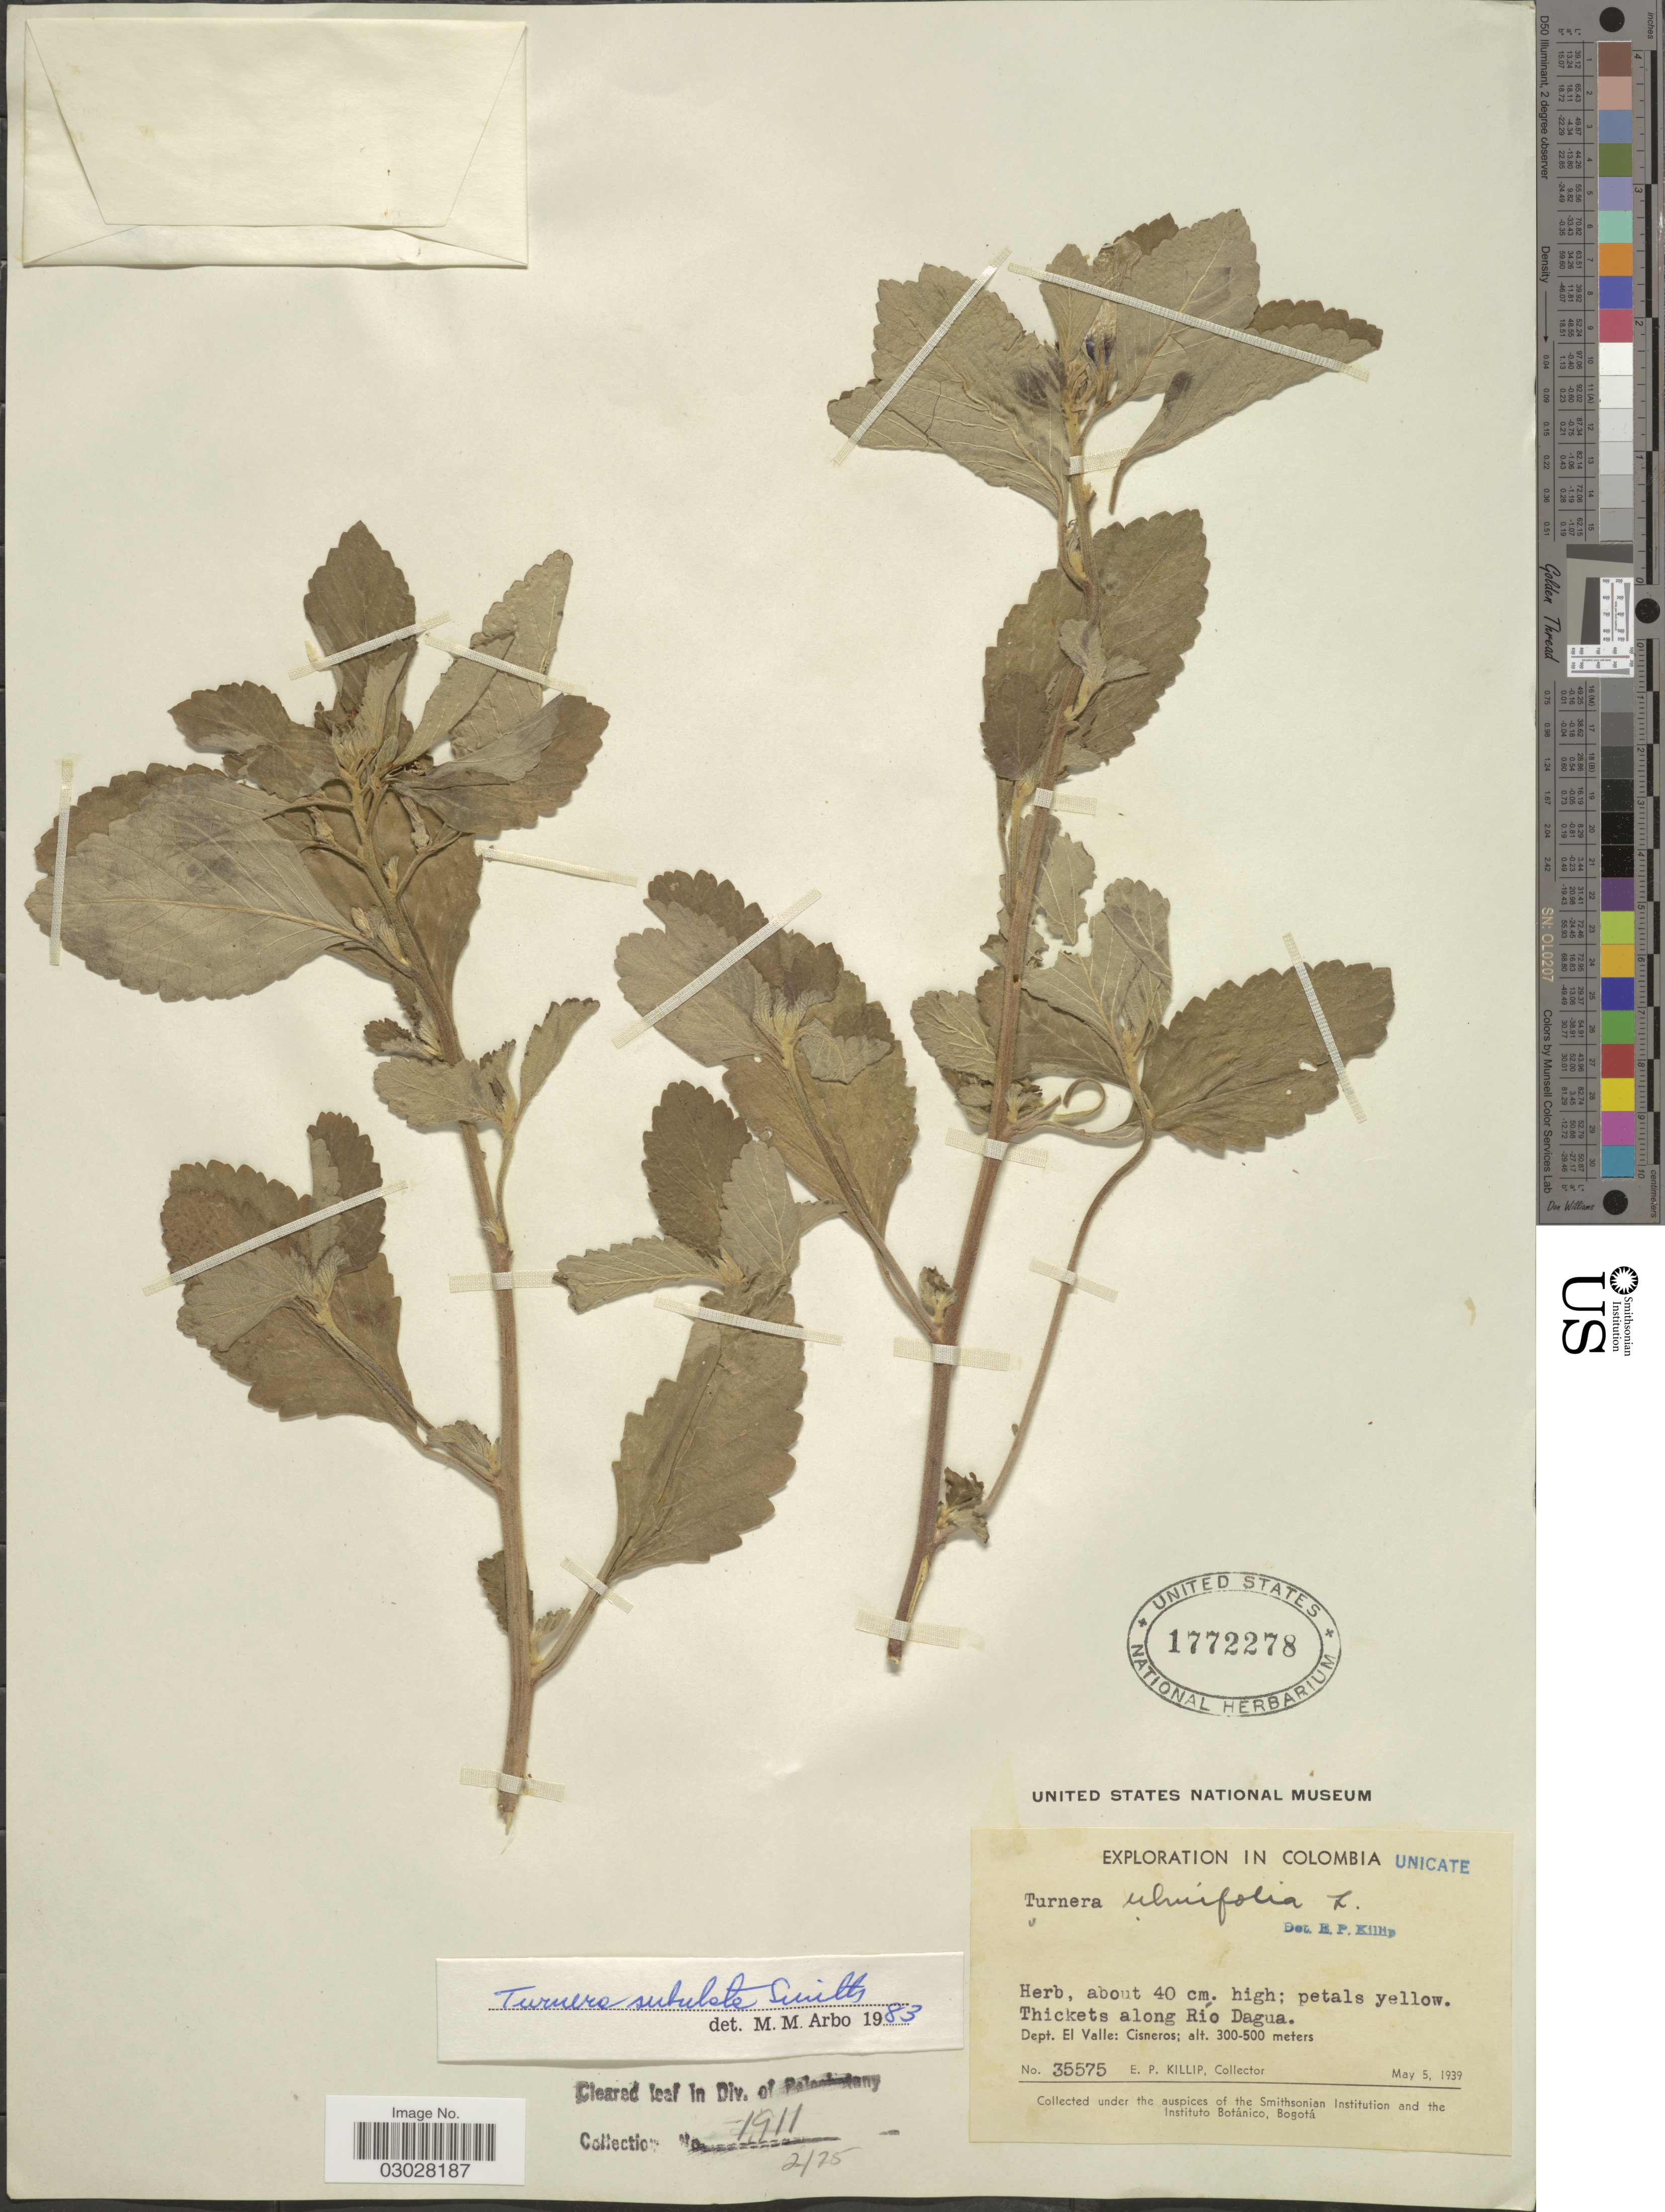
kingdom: Plantae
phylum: Tracheophyta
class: Magnoliopsida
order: Malpighiales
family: Turneraceae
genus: Turnera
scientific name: Turnera subulata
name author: Sm.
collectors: E. P. Killip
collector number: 35575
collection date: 1939-05-05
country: Colombia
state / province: Valle del Cauca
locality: Thickets along Río Dagua. Dept. El Valle: Cisneros.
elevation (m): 300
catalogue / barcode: US 1772278